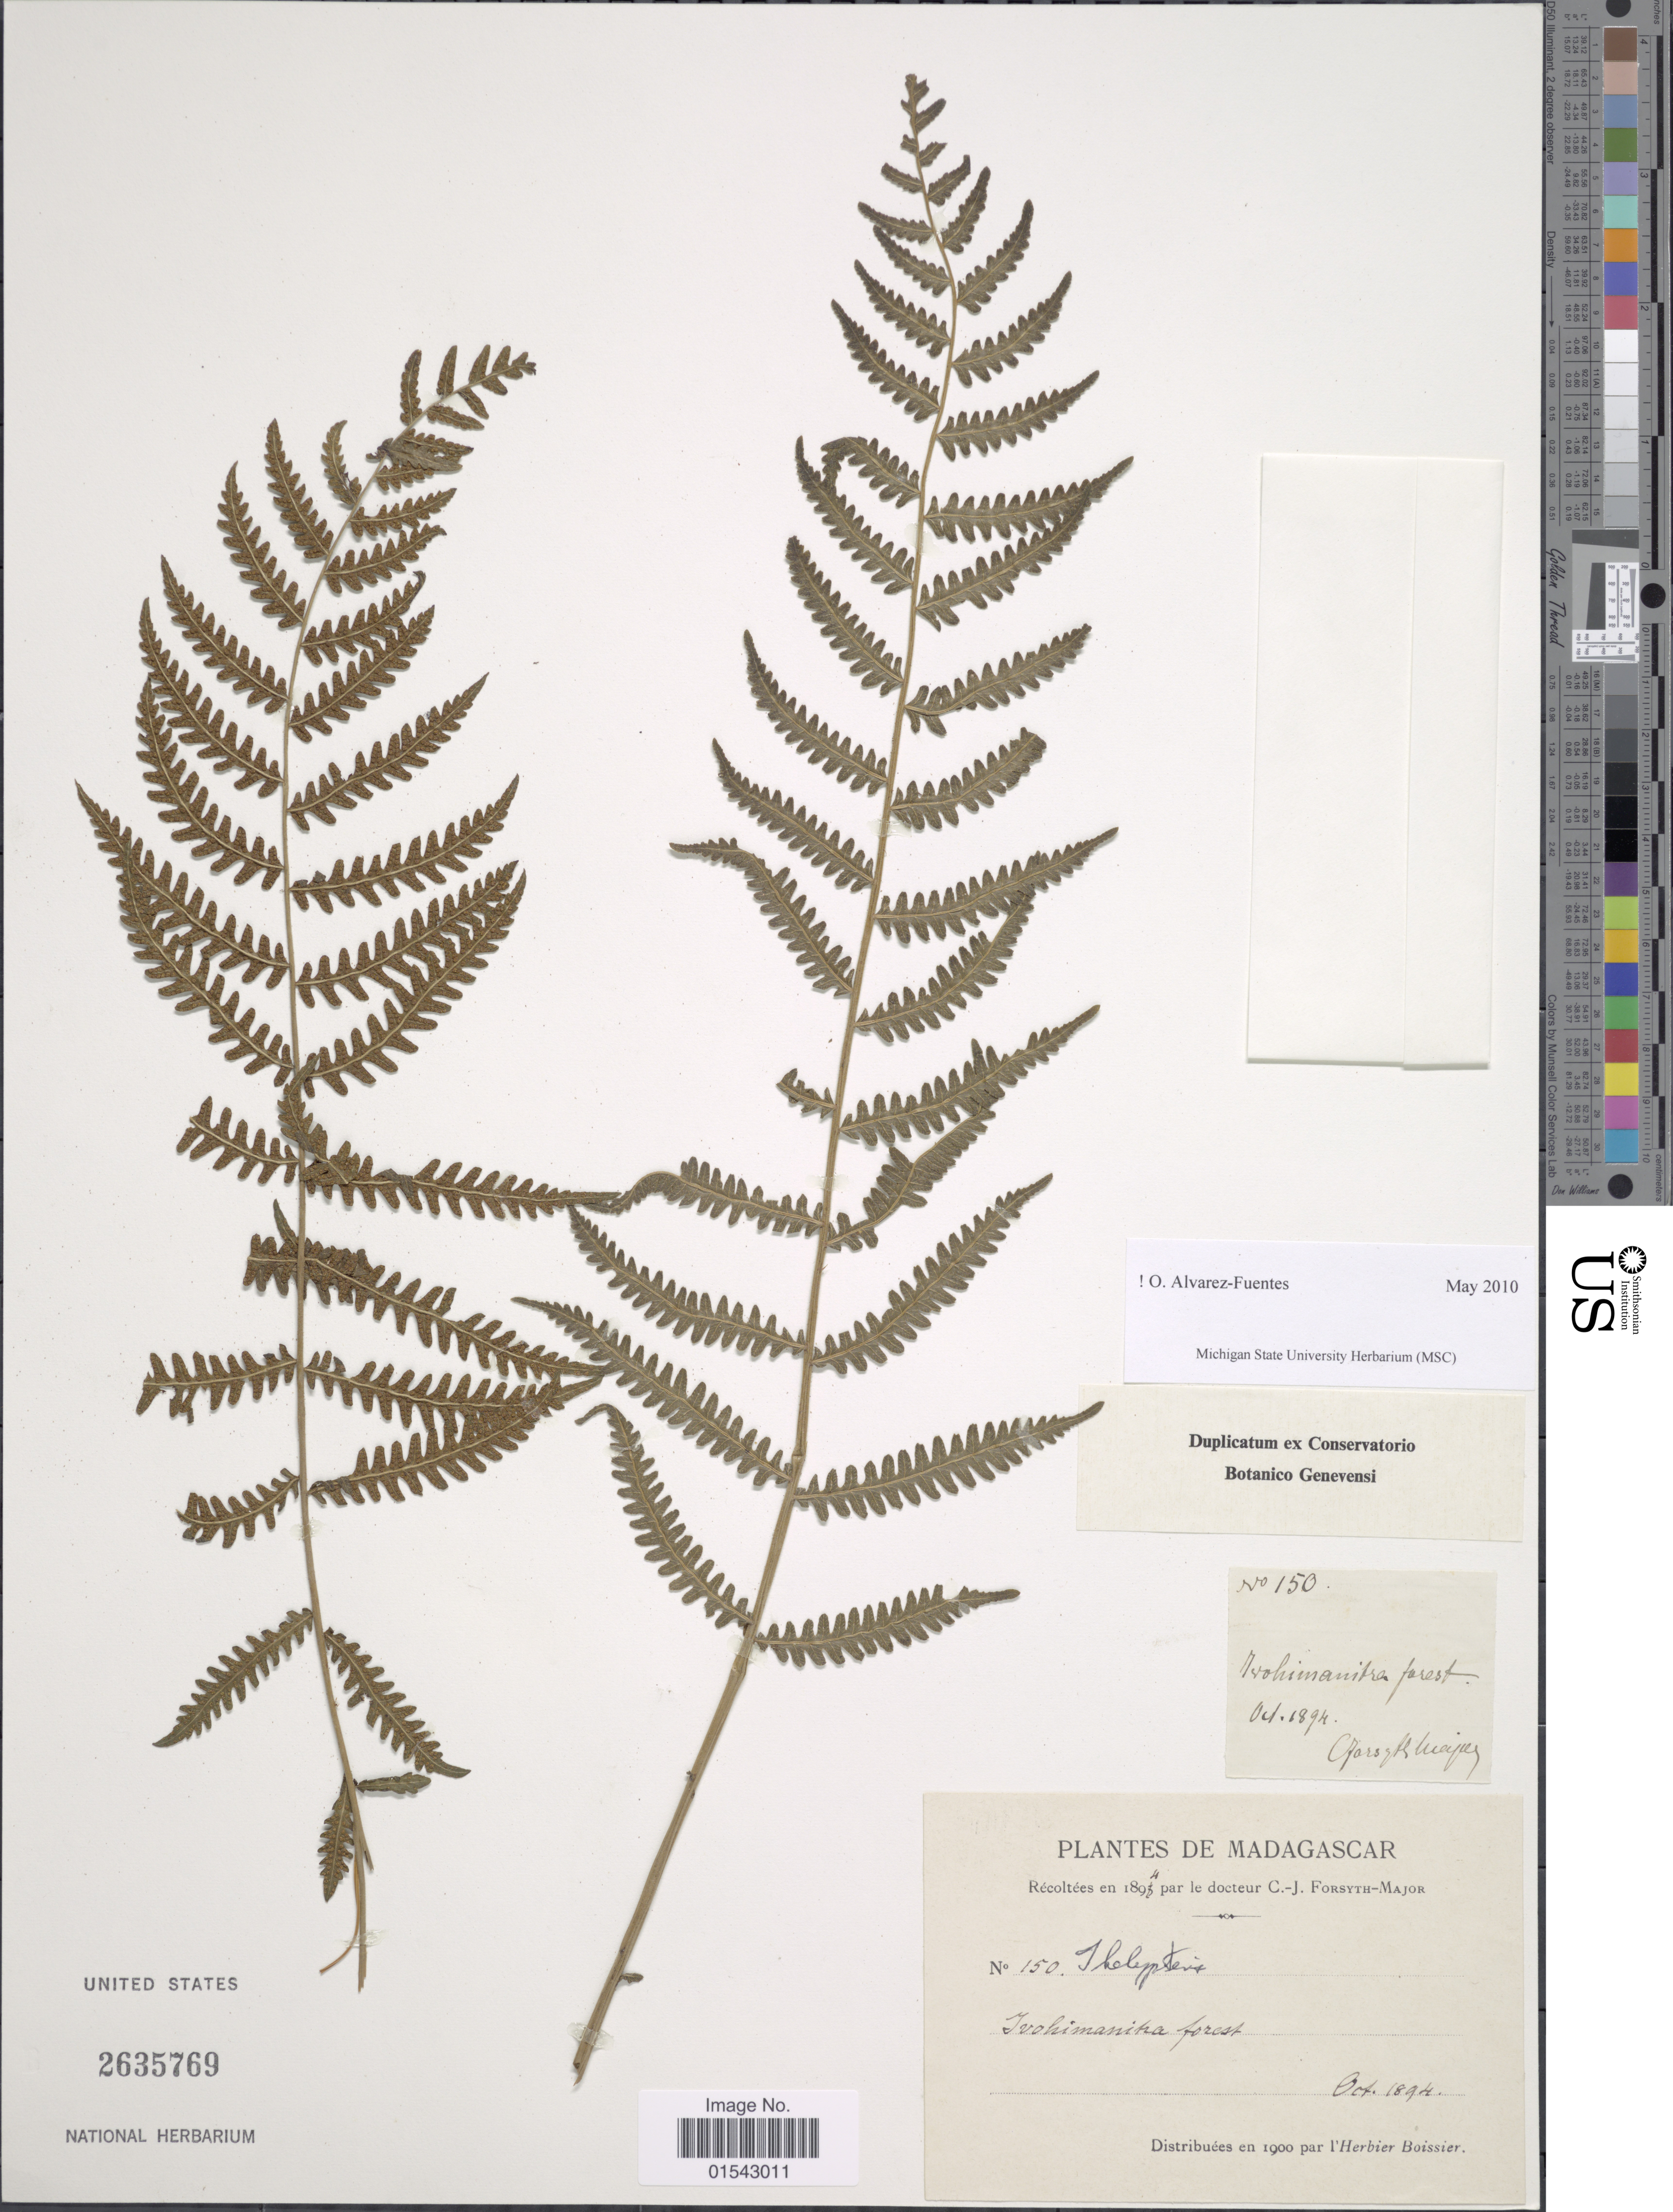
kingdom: Plantae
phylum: Tracheophyta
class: Polypodiopsida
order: Polypodiales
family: Thelypteridaceae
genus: Cyclosorus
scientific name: Cyclosorus sp.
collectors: C. I. Forsyth-Major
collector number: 150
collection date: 1894-10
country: Madagascar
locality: Madagascar, Ivohimanika forest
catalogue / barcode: US 2635769